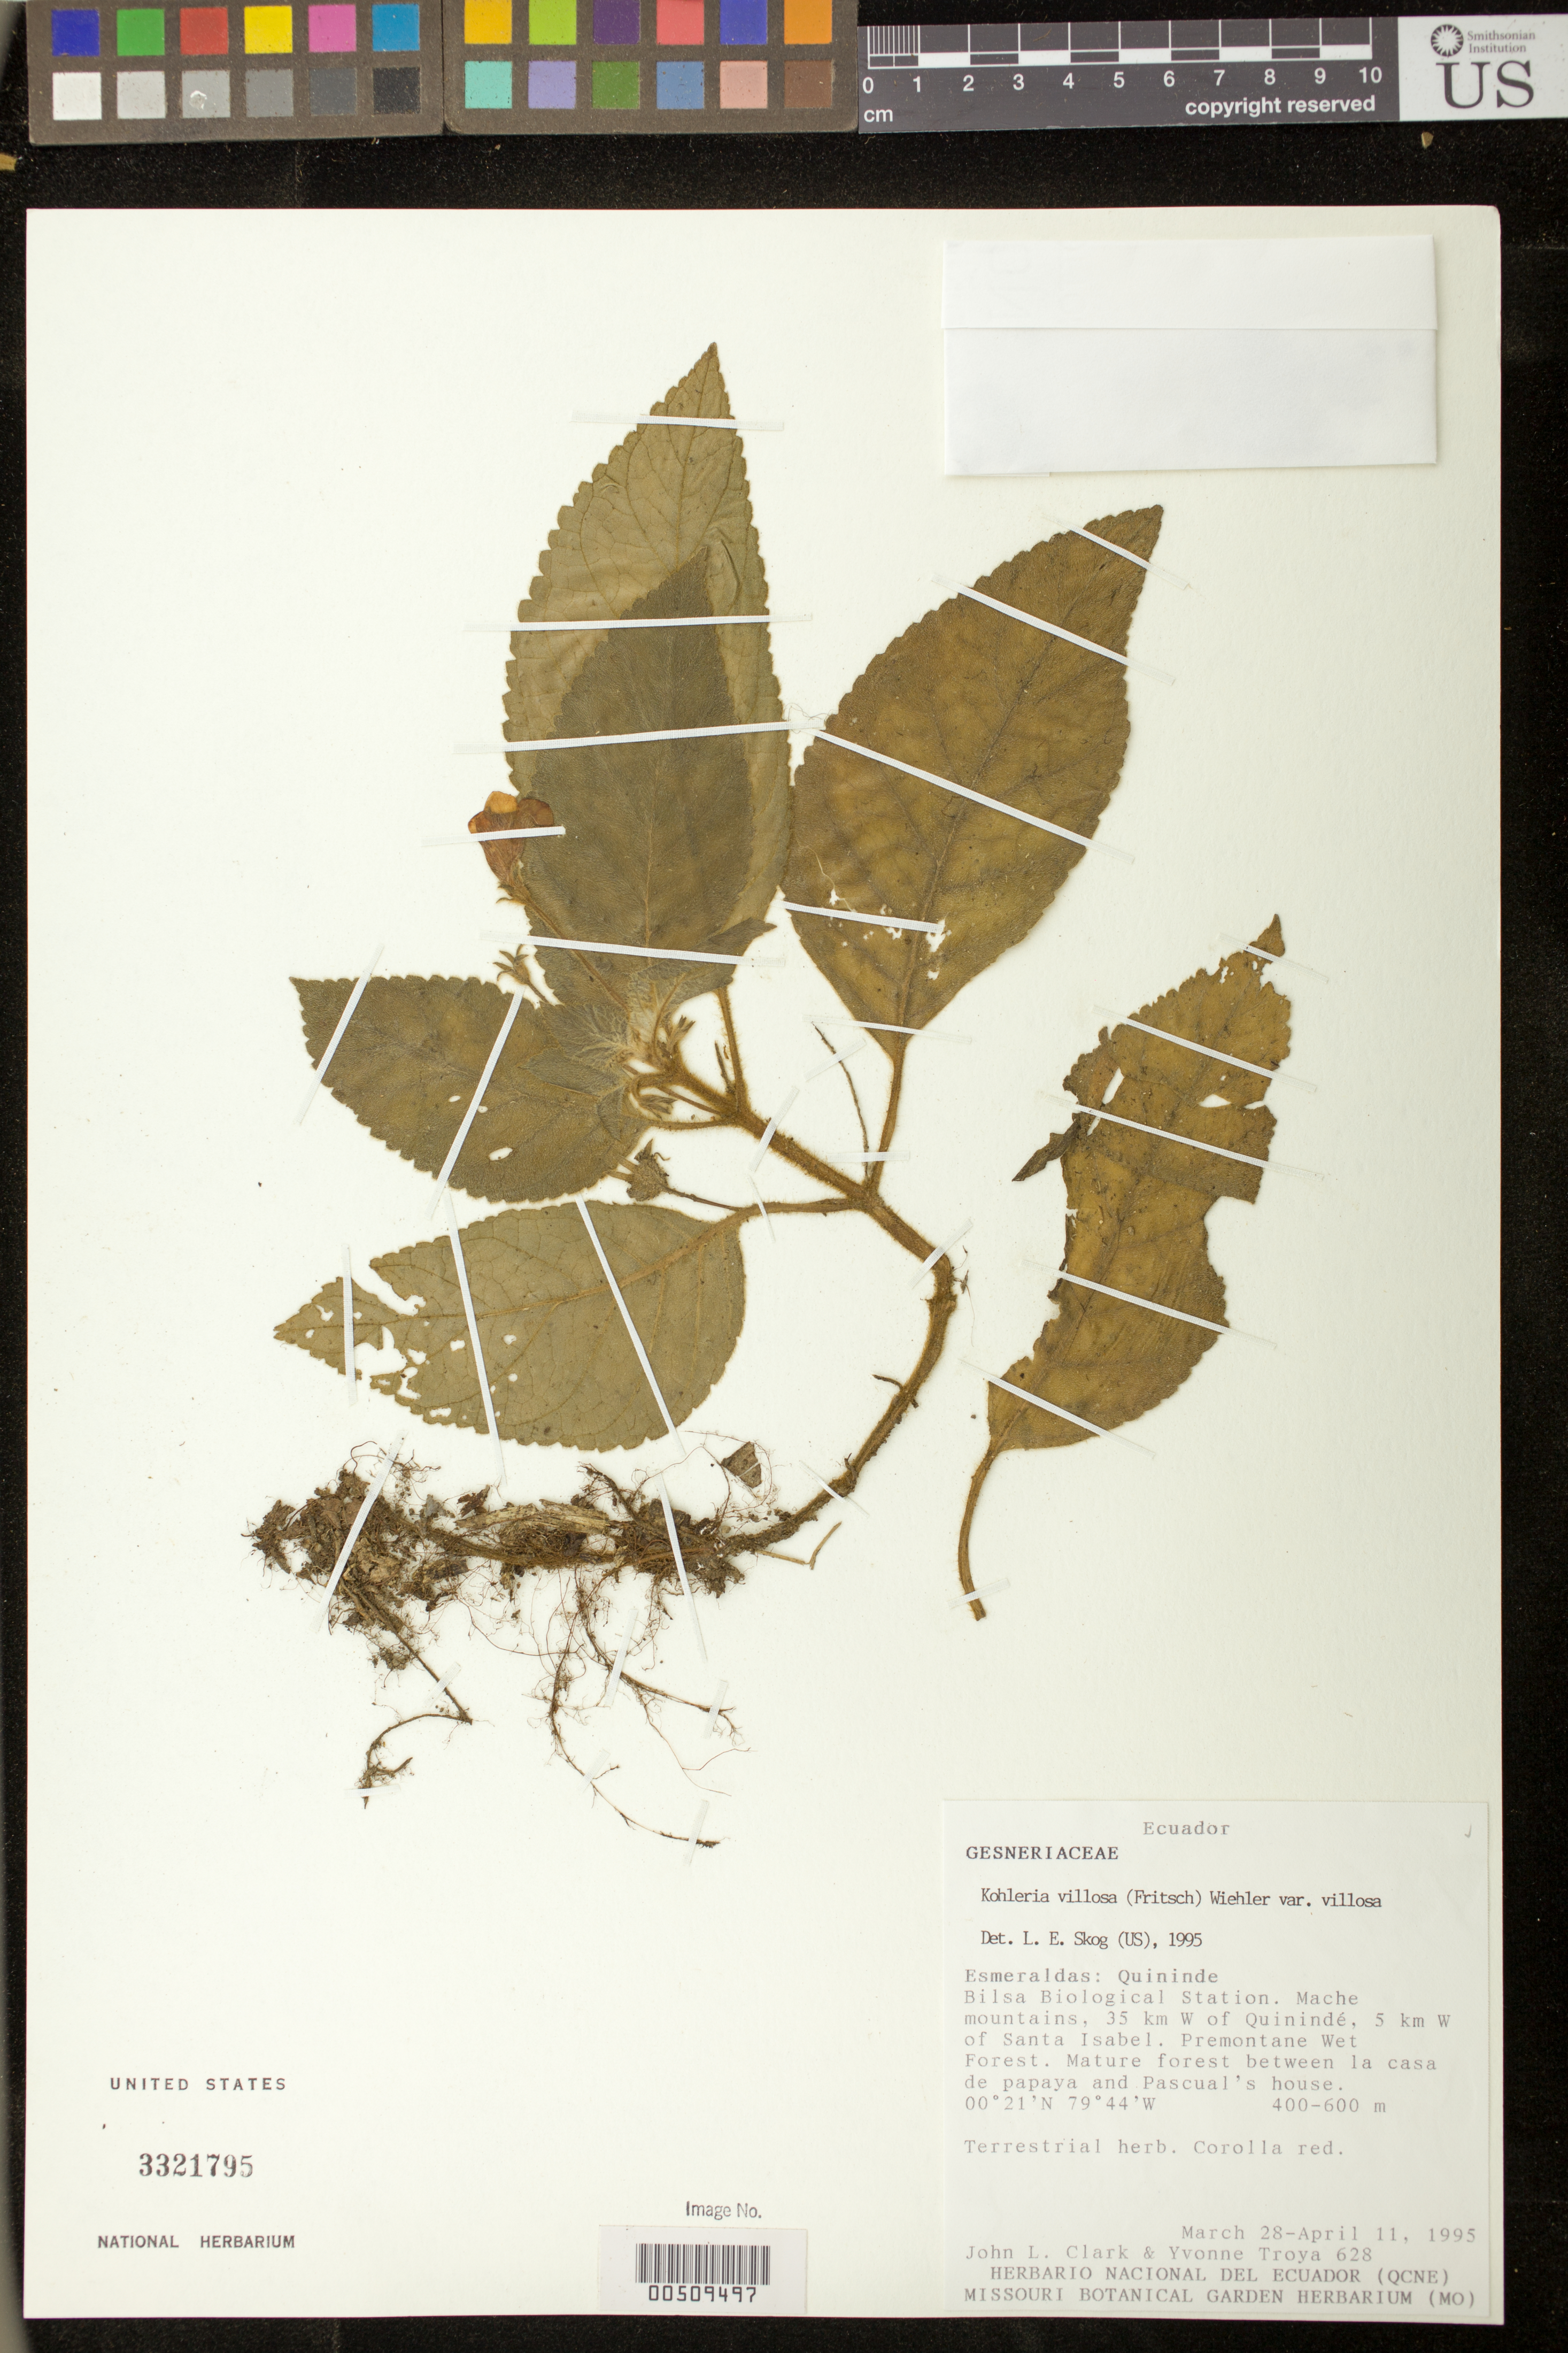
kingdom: Plantae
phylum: Tracheophyta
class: Magnoliopsida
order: Lamiales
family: Gesneriaceae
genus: Kohleria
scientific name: Kohleria villosa var. villosa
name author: (Fritsch) Wiehler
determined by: Skog, Laurence E.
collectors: J. L. Clark & Y. Troya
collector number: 628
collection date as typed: Mar-Apr 1995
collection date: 1995-03/1995-04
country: Ecuador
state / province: Esmeraldas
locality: Quininde, Bilsa Biological Station, Mache Mountains, 35 km W of Quinindé, 5 km W of Santa Isabel; between la casa de papaya and Pascual's house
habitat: Mature premontane wet forest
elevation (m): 400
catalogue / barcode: US 3321795